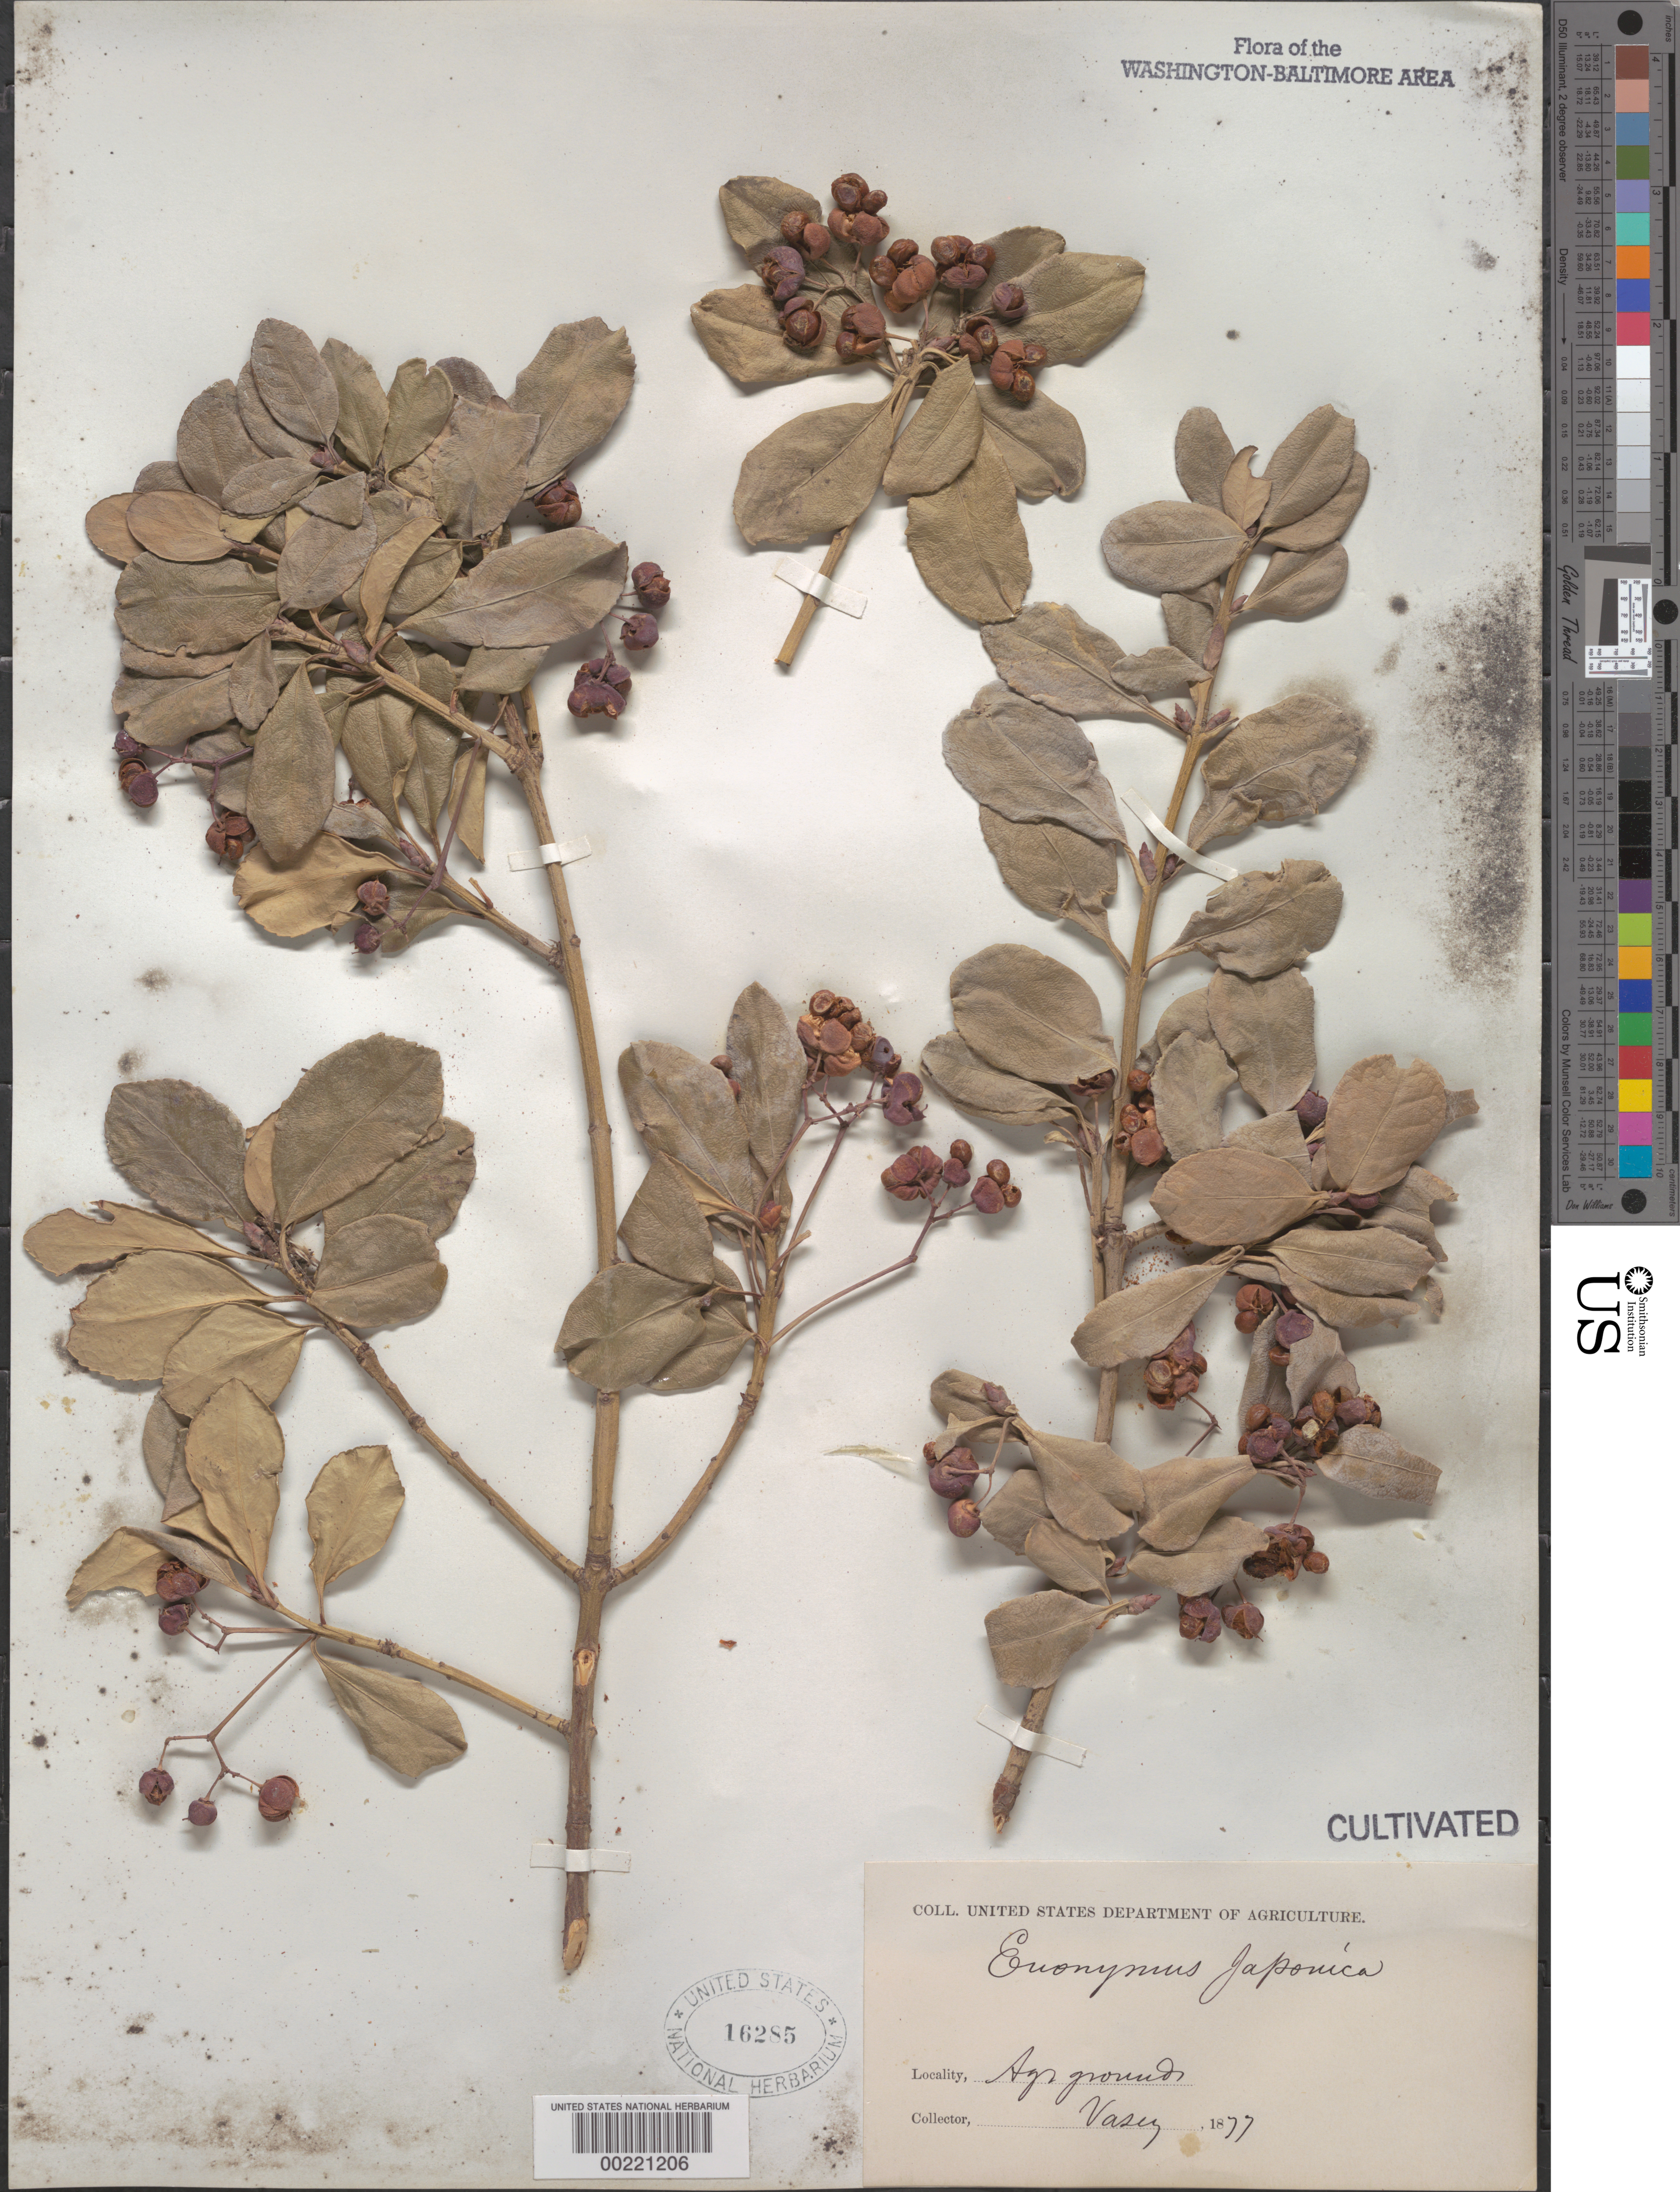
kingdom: Plantae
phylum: Tracheophyta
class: Magnoliopsida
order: Celastrales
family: Celastraceae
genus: Euonymus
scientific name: Euonymus japonicus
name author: Thunb.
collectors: G. R. Vasey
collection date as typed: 1877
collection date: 1877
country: United States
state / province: District of Columbia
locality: Department of Agriculture Grounds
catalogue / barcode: US 16285